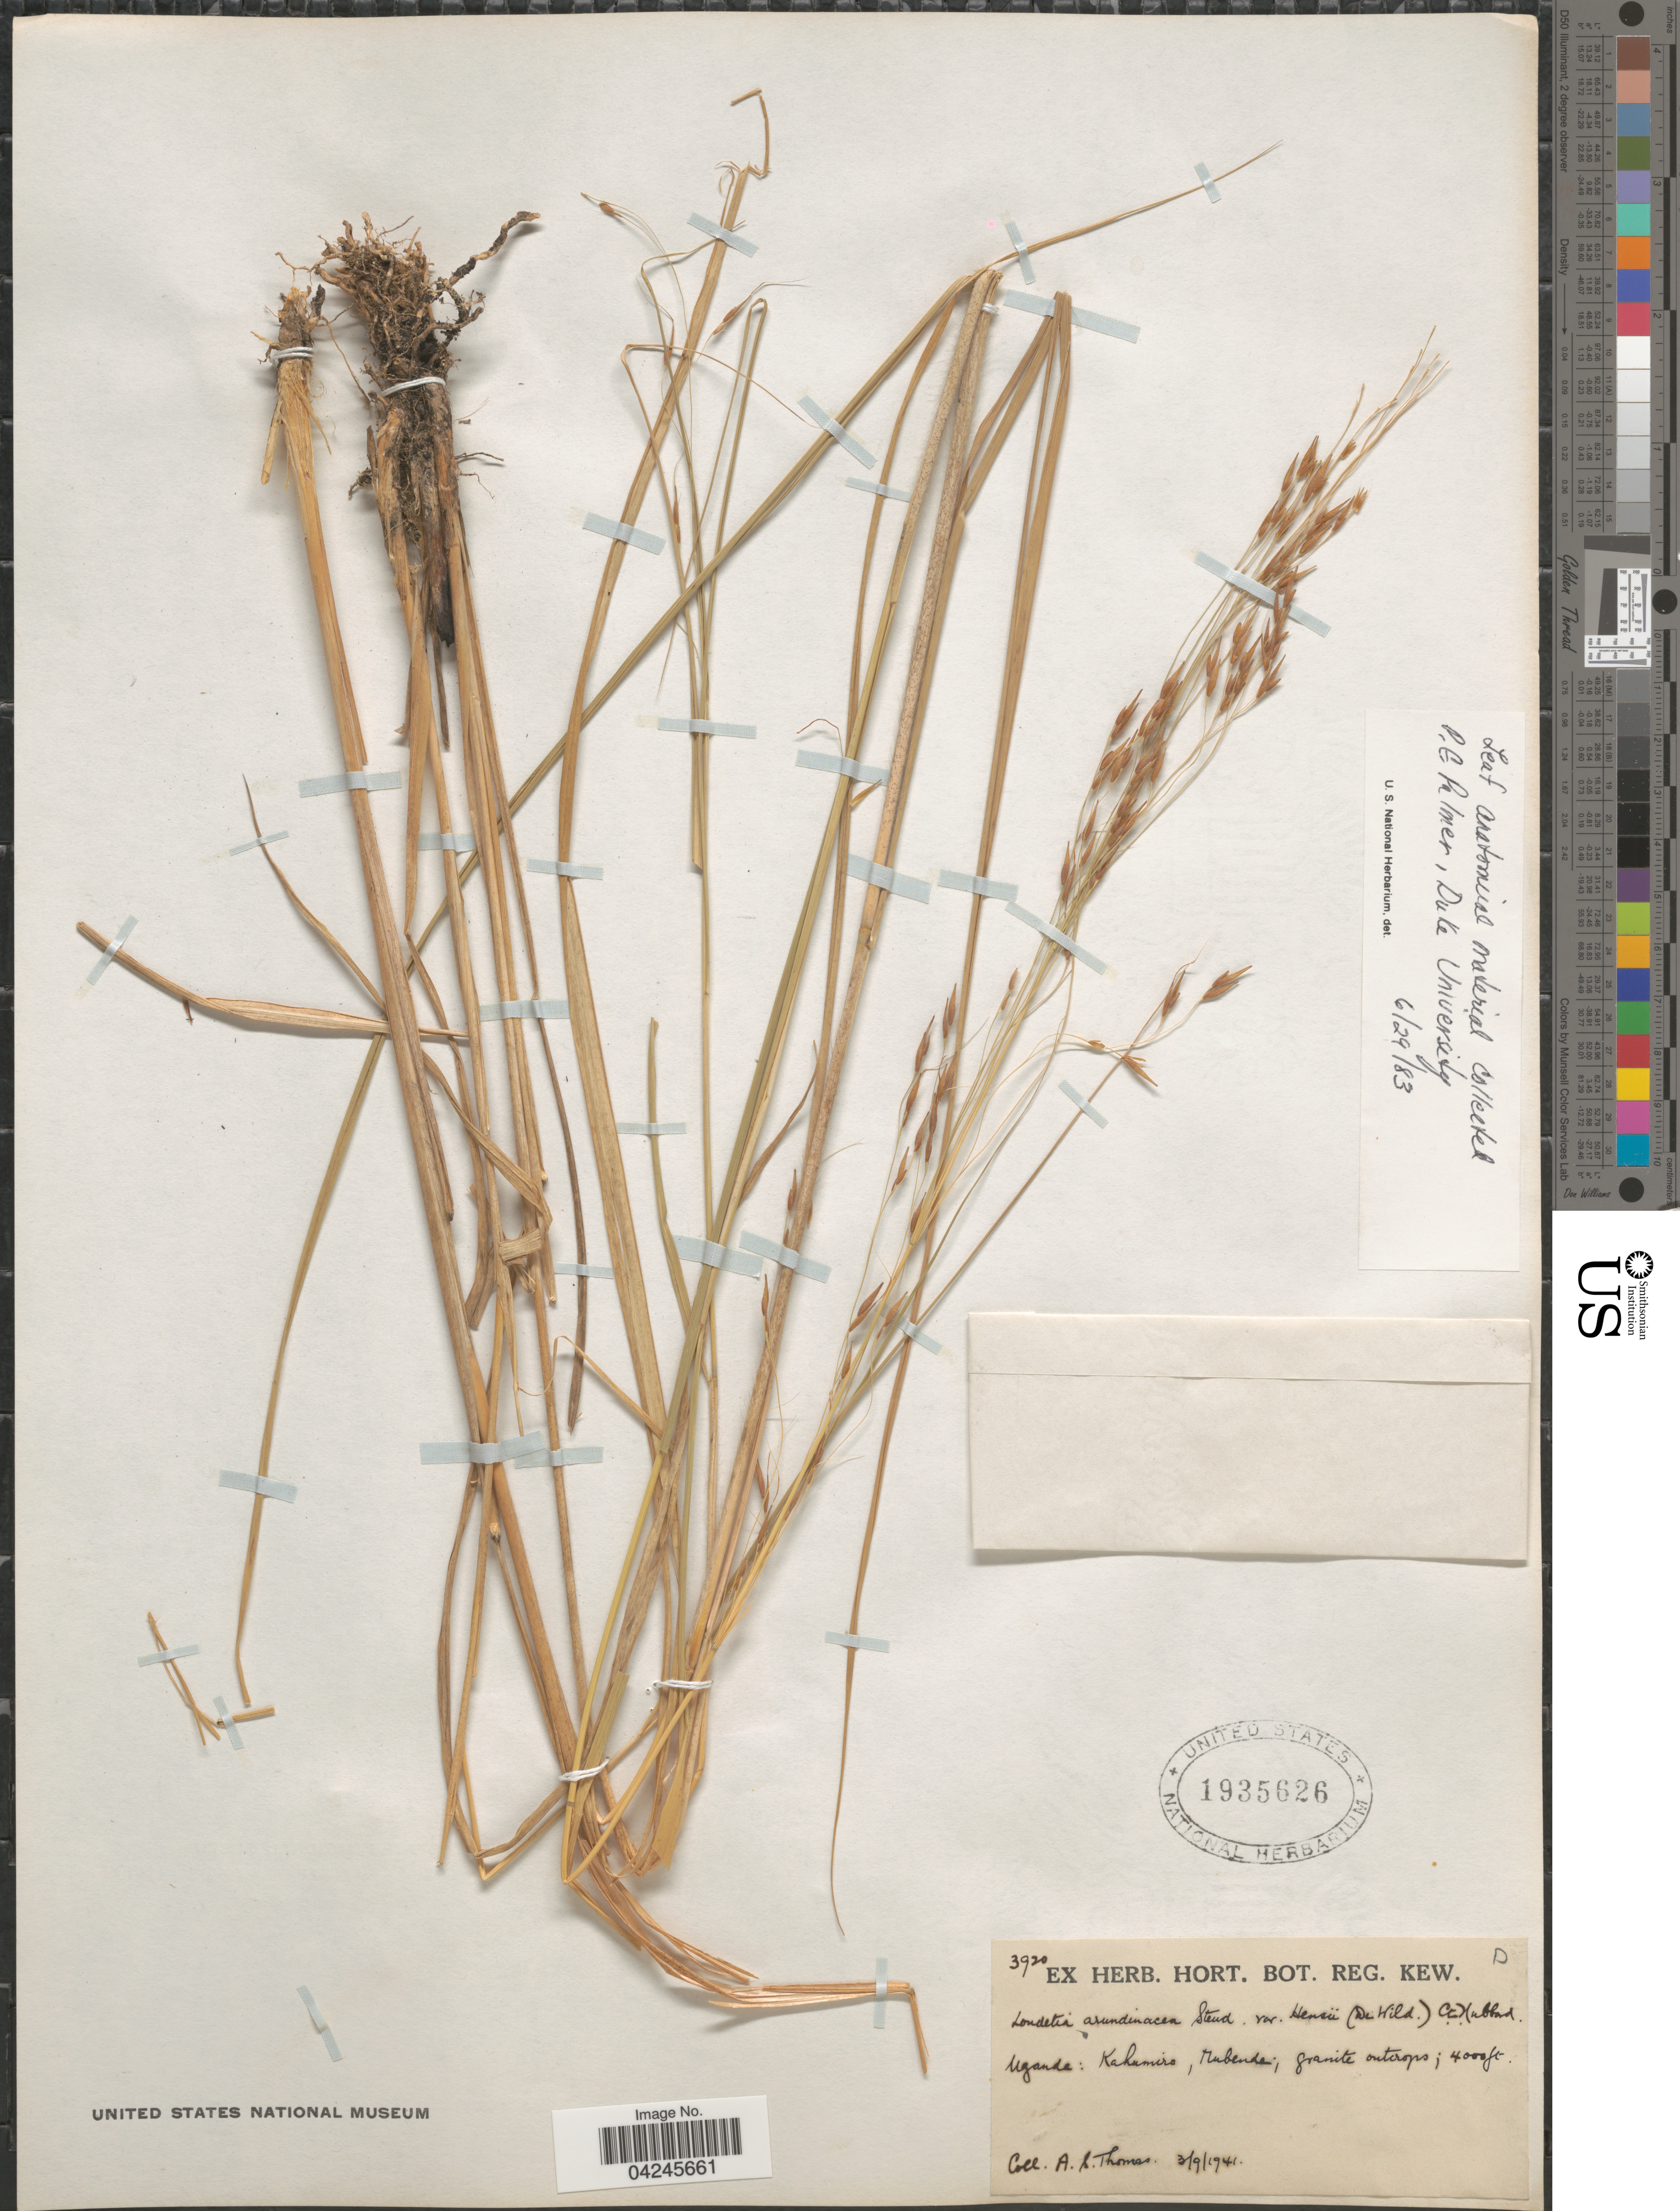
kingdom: Plantae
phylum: Tracheophyta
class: Liliopsida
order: Poales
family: Poaceae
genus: Loudetia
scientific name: Loudetia arundinacea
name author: (Hochst. ex A. Rich.) Steud.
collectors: A. Thomas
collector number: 3920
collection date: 1941-09-03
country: Uganda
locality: Kakumiro, Mubende.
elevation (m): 1219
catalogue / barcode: US 1935626